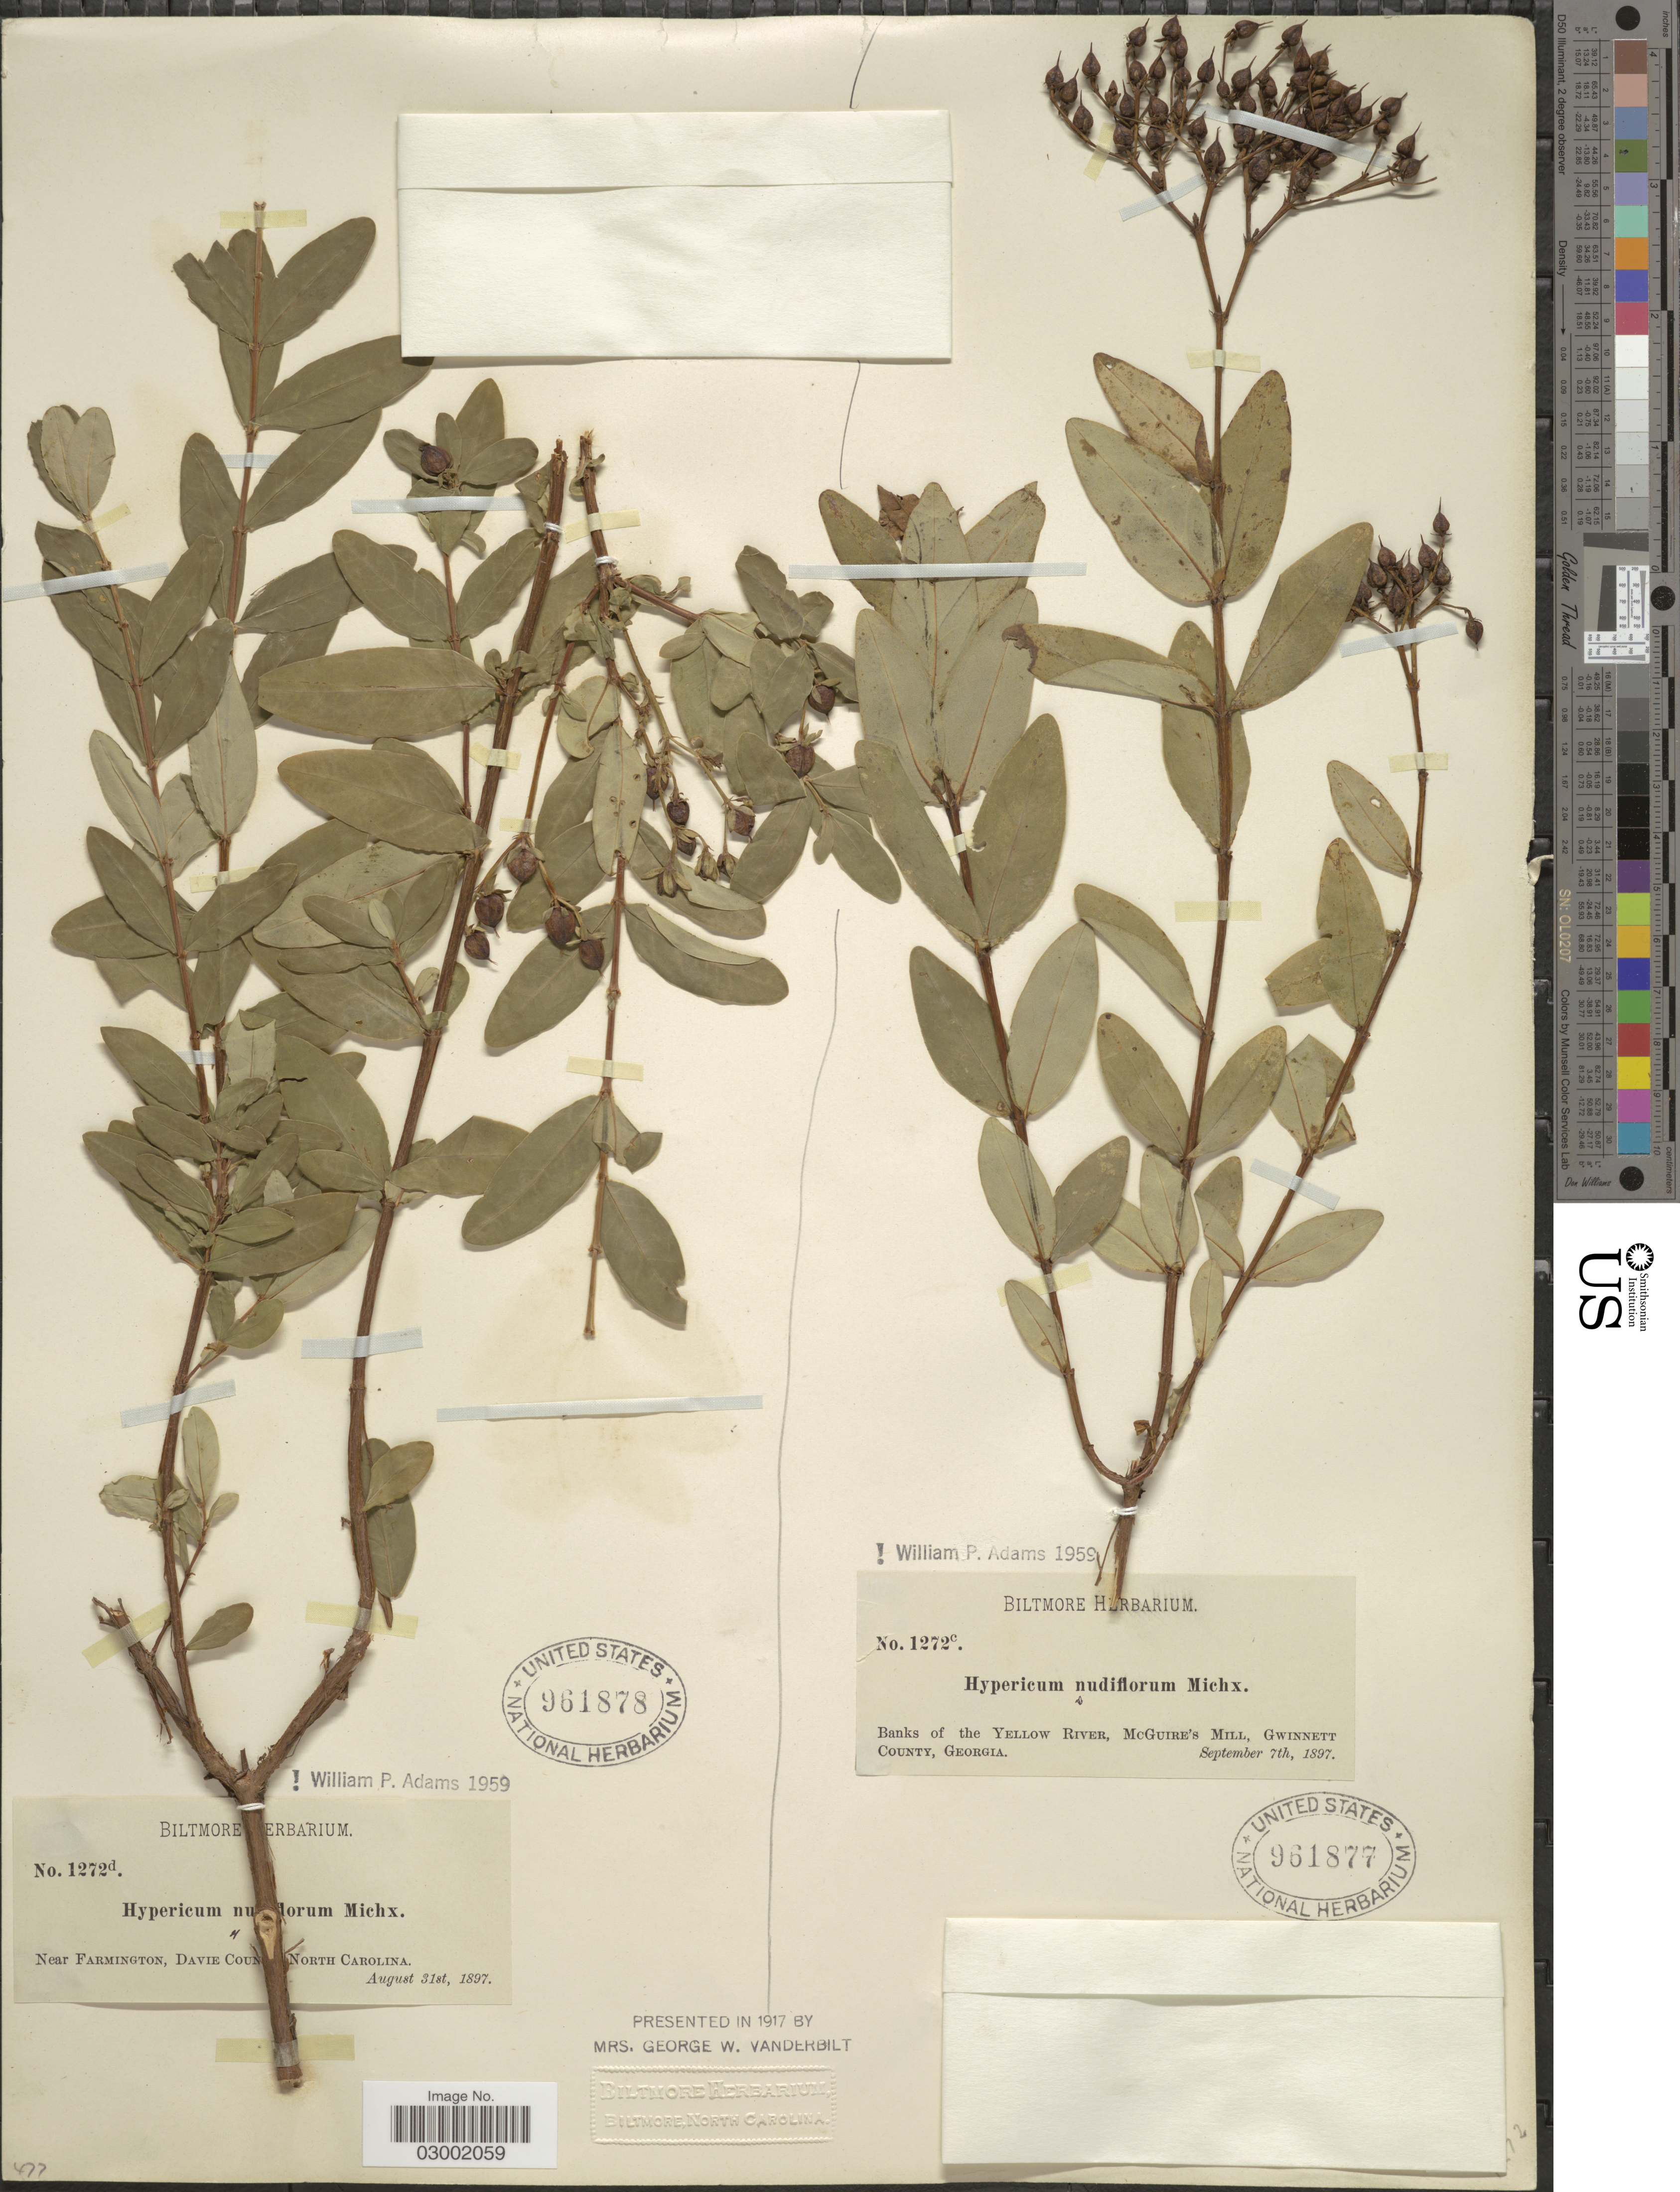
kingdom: Plantae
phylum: Tracheophyta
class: Magnoliopsida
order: Malpighiales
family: Hypericaceae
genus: Hypericum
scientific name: Hypericum nudiflorum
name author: Michx. ex Willd.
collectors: ex herb. Biltmore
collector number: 1272d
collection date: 1897-08-31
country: United States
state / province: North Carolina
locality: Near Farmington, Davie County, North Carolina.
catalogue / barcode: US 961878-2